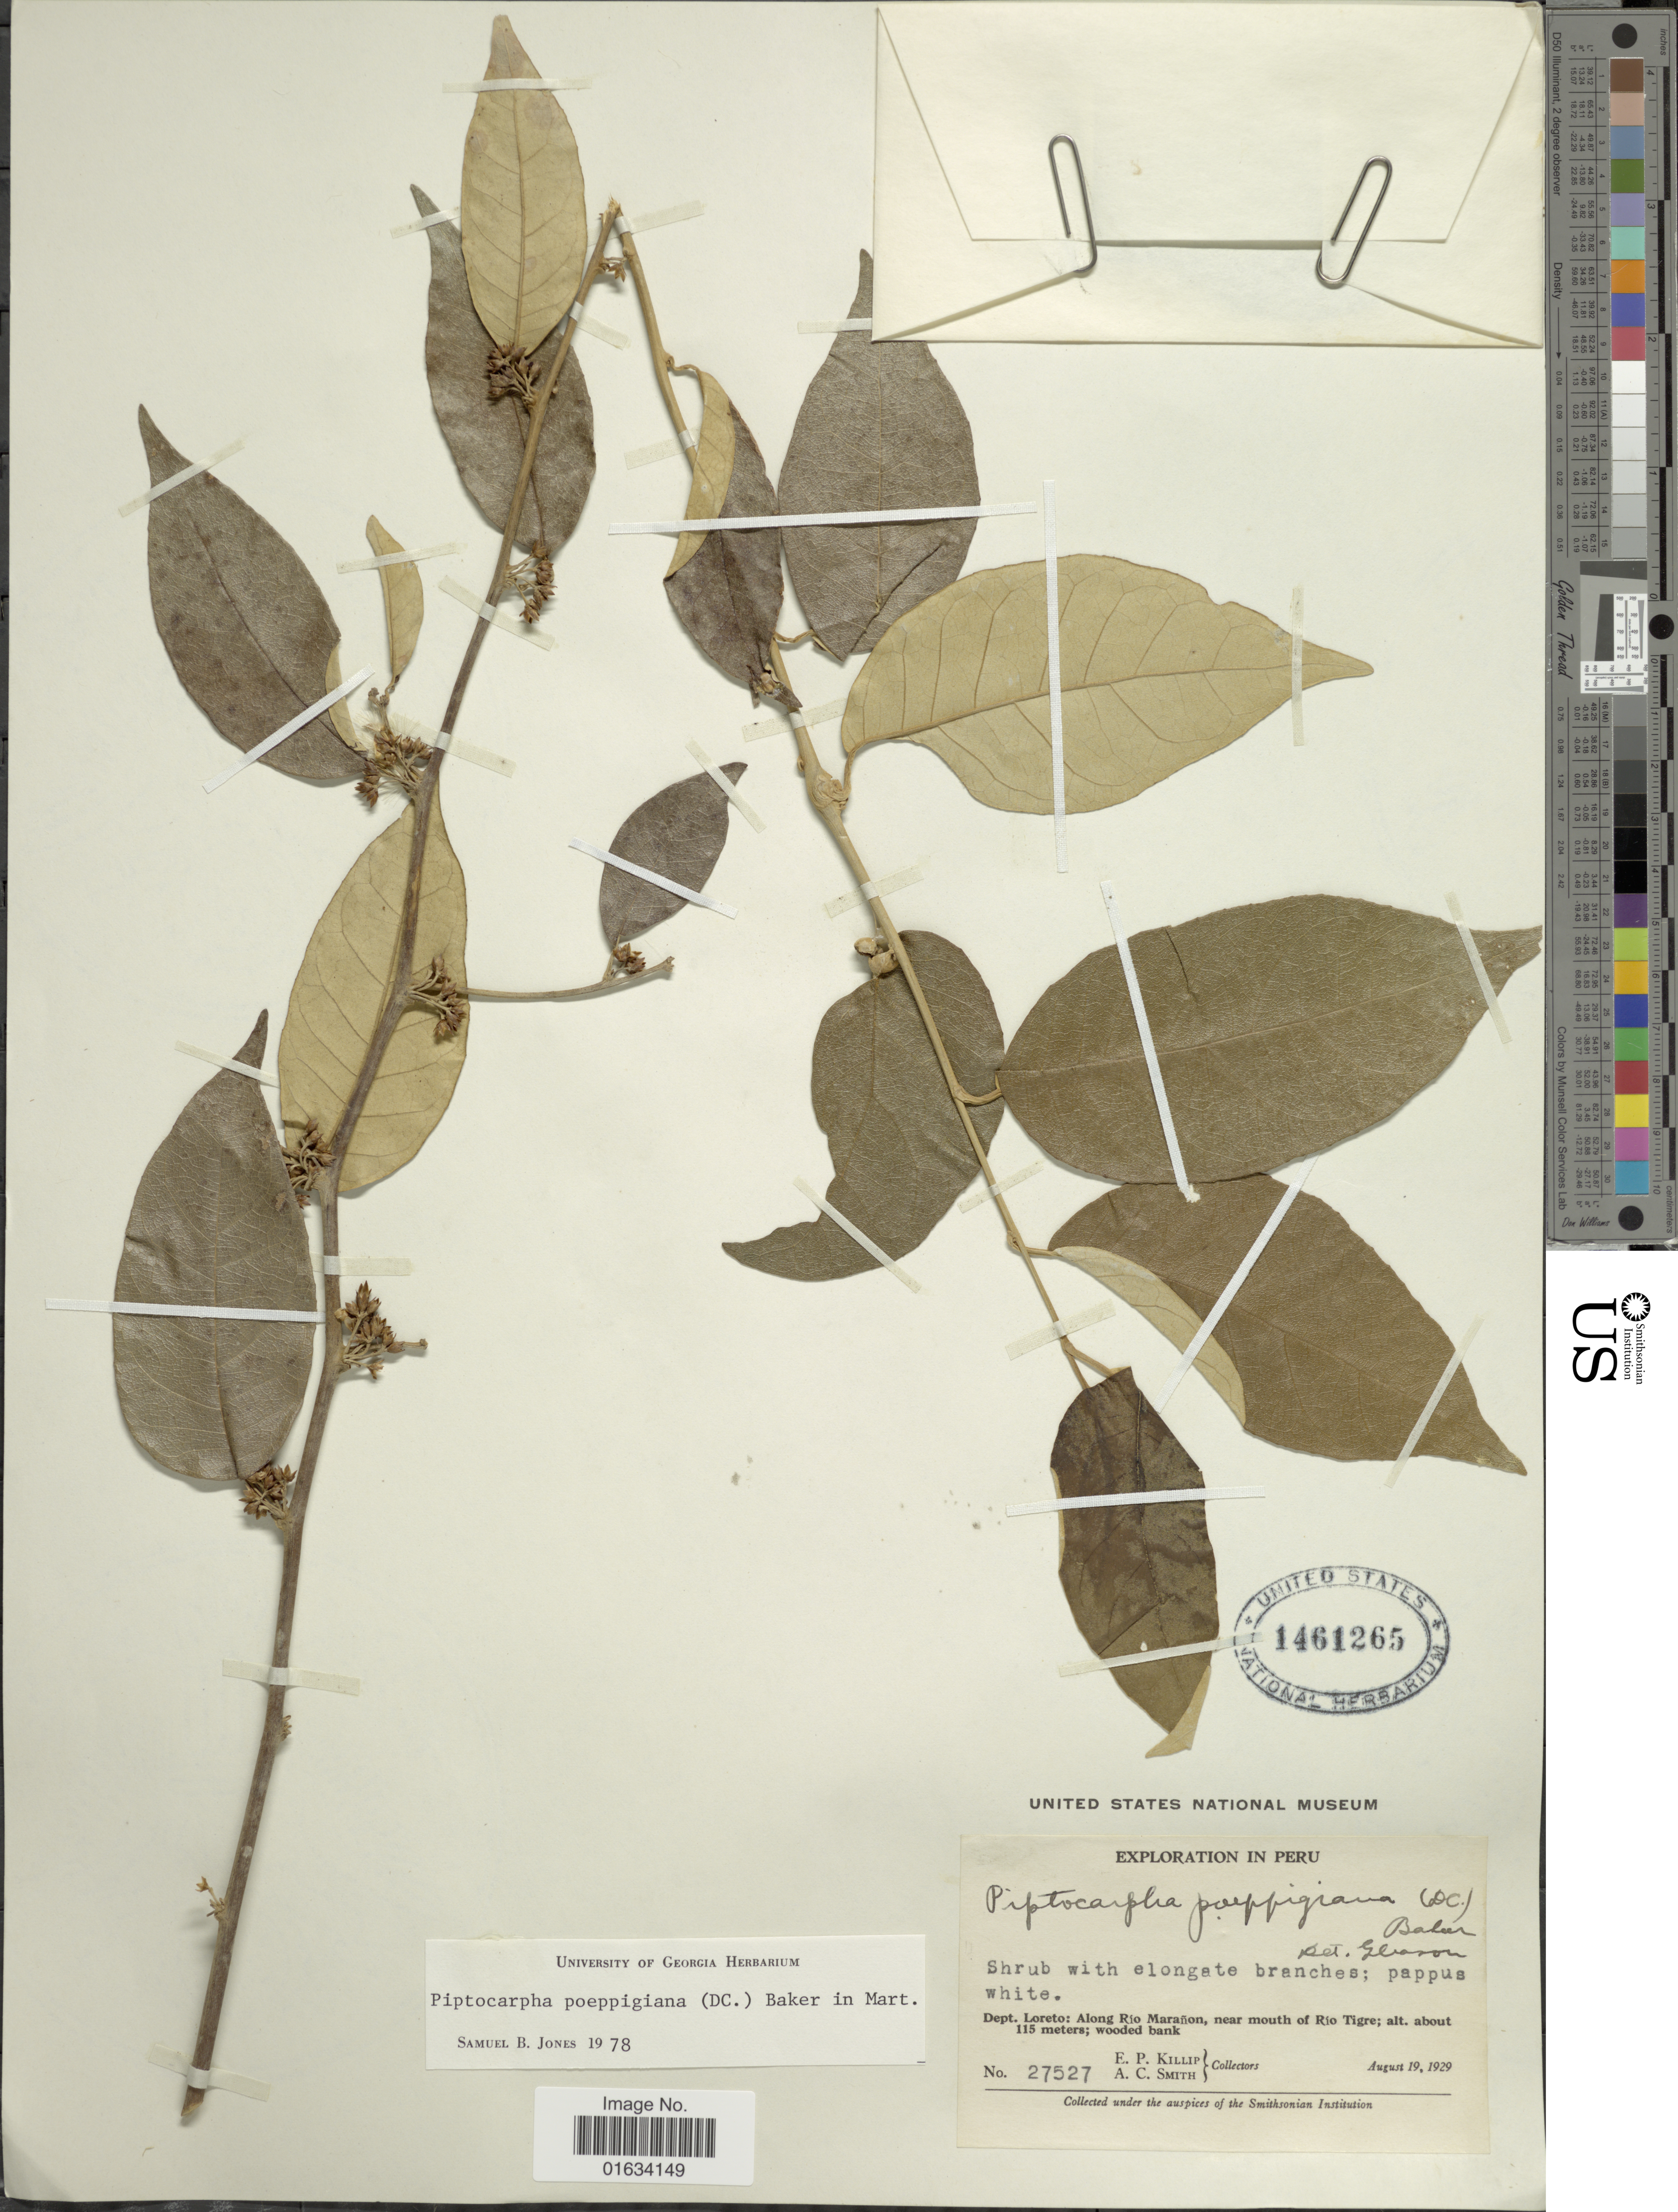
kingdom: Plantae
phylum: Tracheophyta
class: Magnoliopsida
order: Asterales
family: Asteraceae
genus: Piptocarpha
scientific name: Piptocarpha poeppigiana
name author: (DC.) Baker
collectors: E. P. Killip & A. C. Smith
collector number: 27527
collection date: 1929-08-19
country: Peru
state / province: Loreto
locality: Peru. Dept. Loreto: Along Rio Marañon, near mouth of Rio Tigre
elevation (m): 115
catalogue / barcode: US 1461265